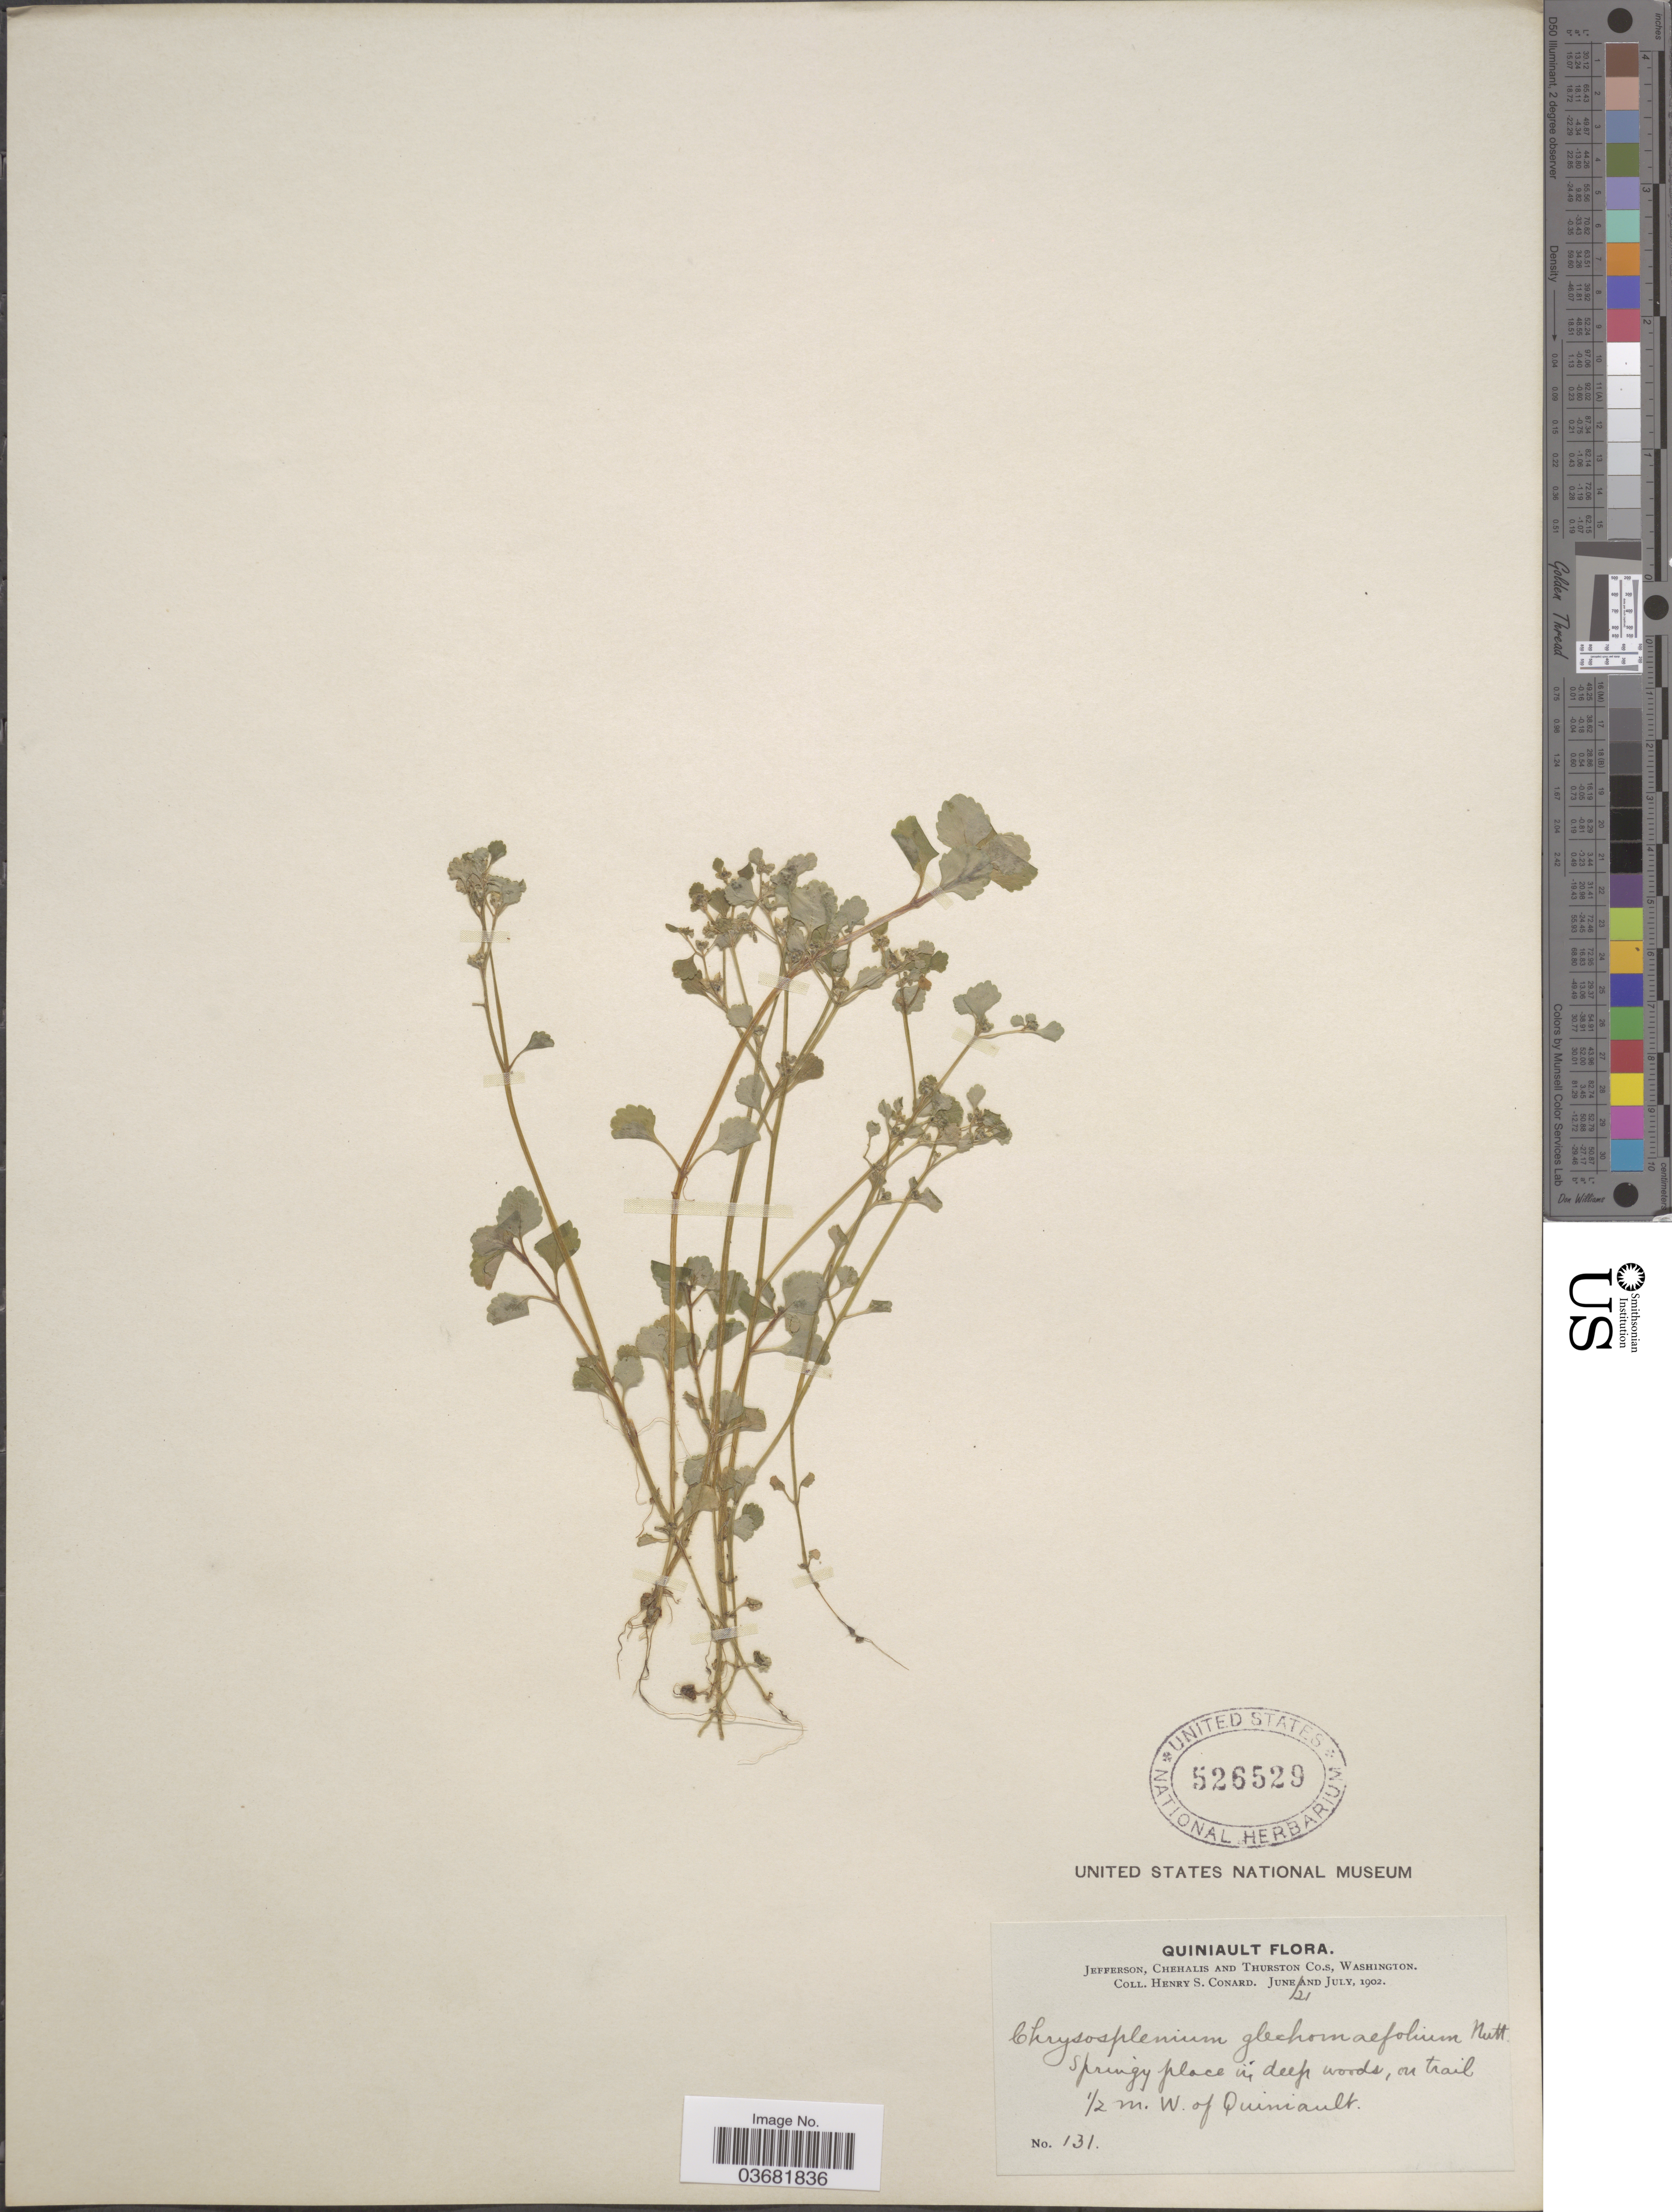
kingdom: Plantae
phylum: Tracheophyta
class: Magnoliopsida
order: Saxifragales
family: Saxifragaceae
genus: Chrysosplenium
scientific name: Chrysosplenium glechomifolium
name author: Nutt.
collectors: H. S. Conard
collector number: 131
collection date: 1902-06-21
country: United States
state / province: Washington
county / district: Thurston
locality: Quiniault. Jefferson, Chehalis and Thurston Co.s. On trail ½ mi. W. of Quiniault.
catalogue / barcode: US 526529